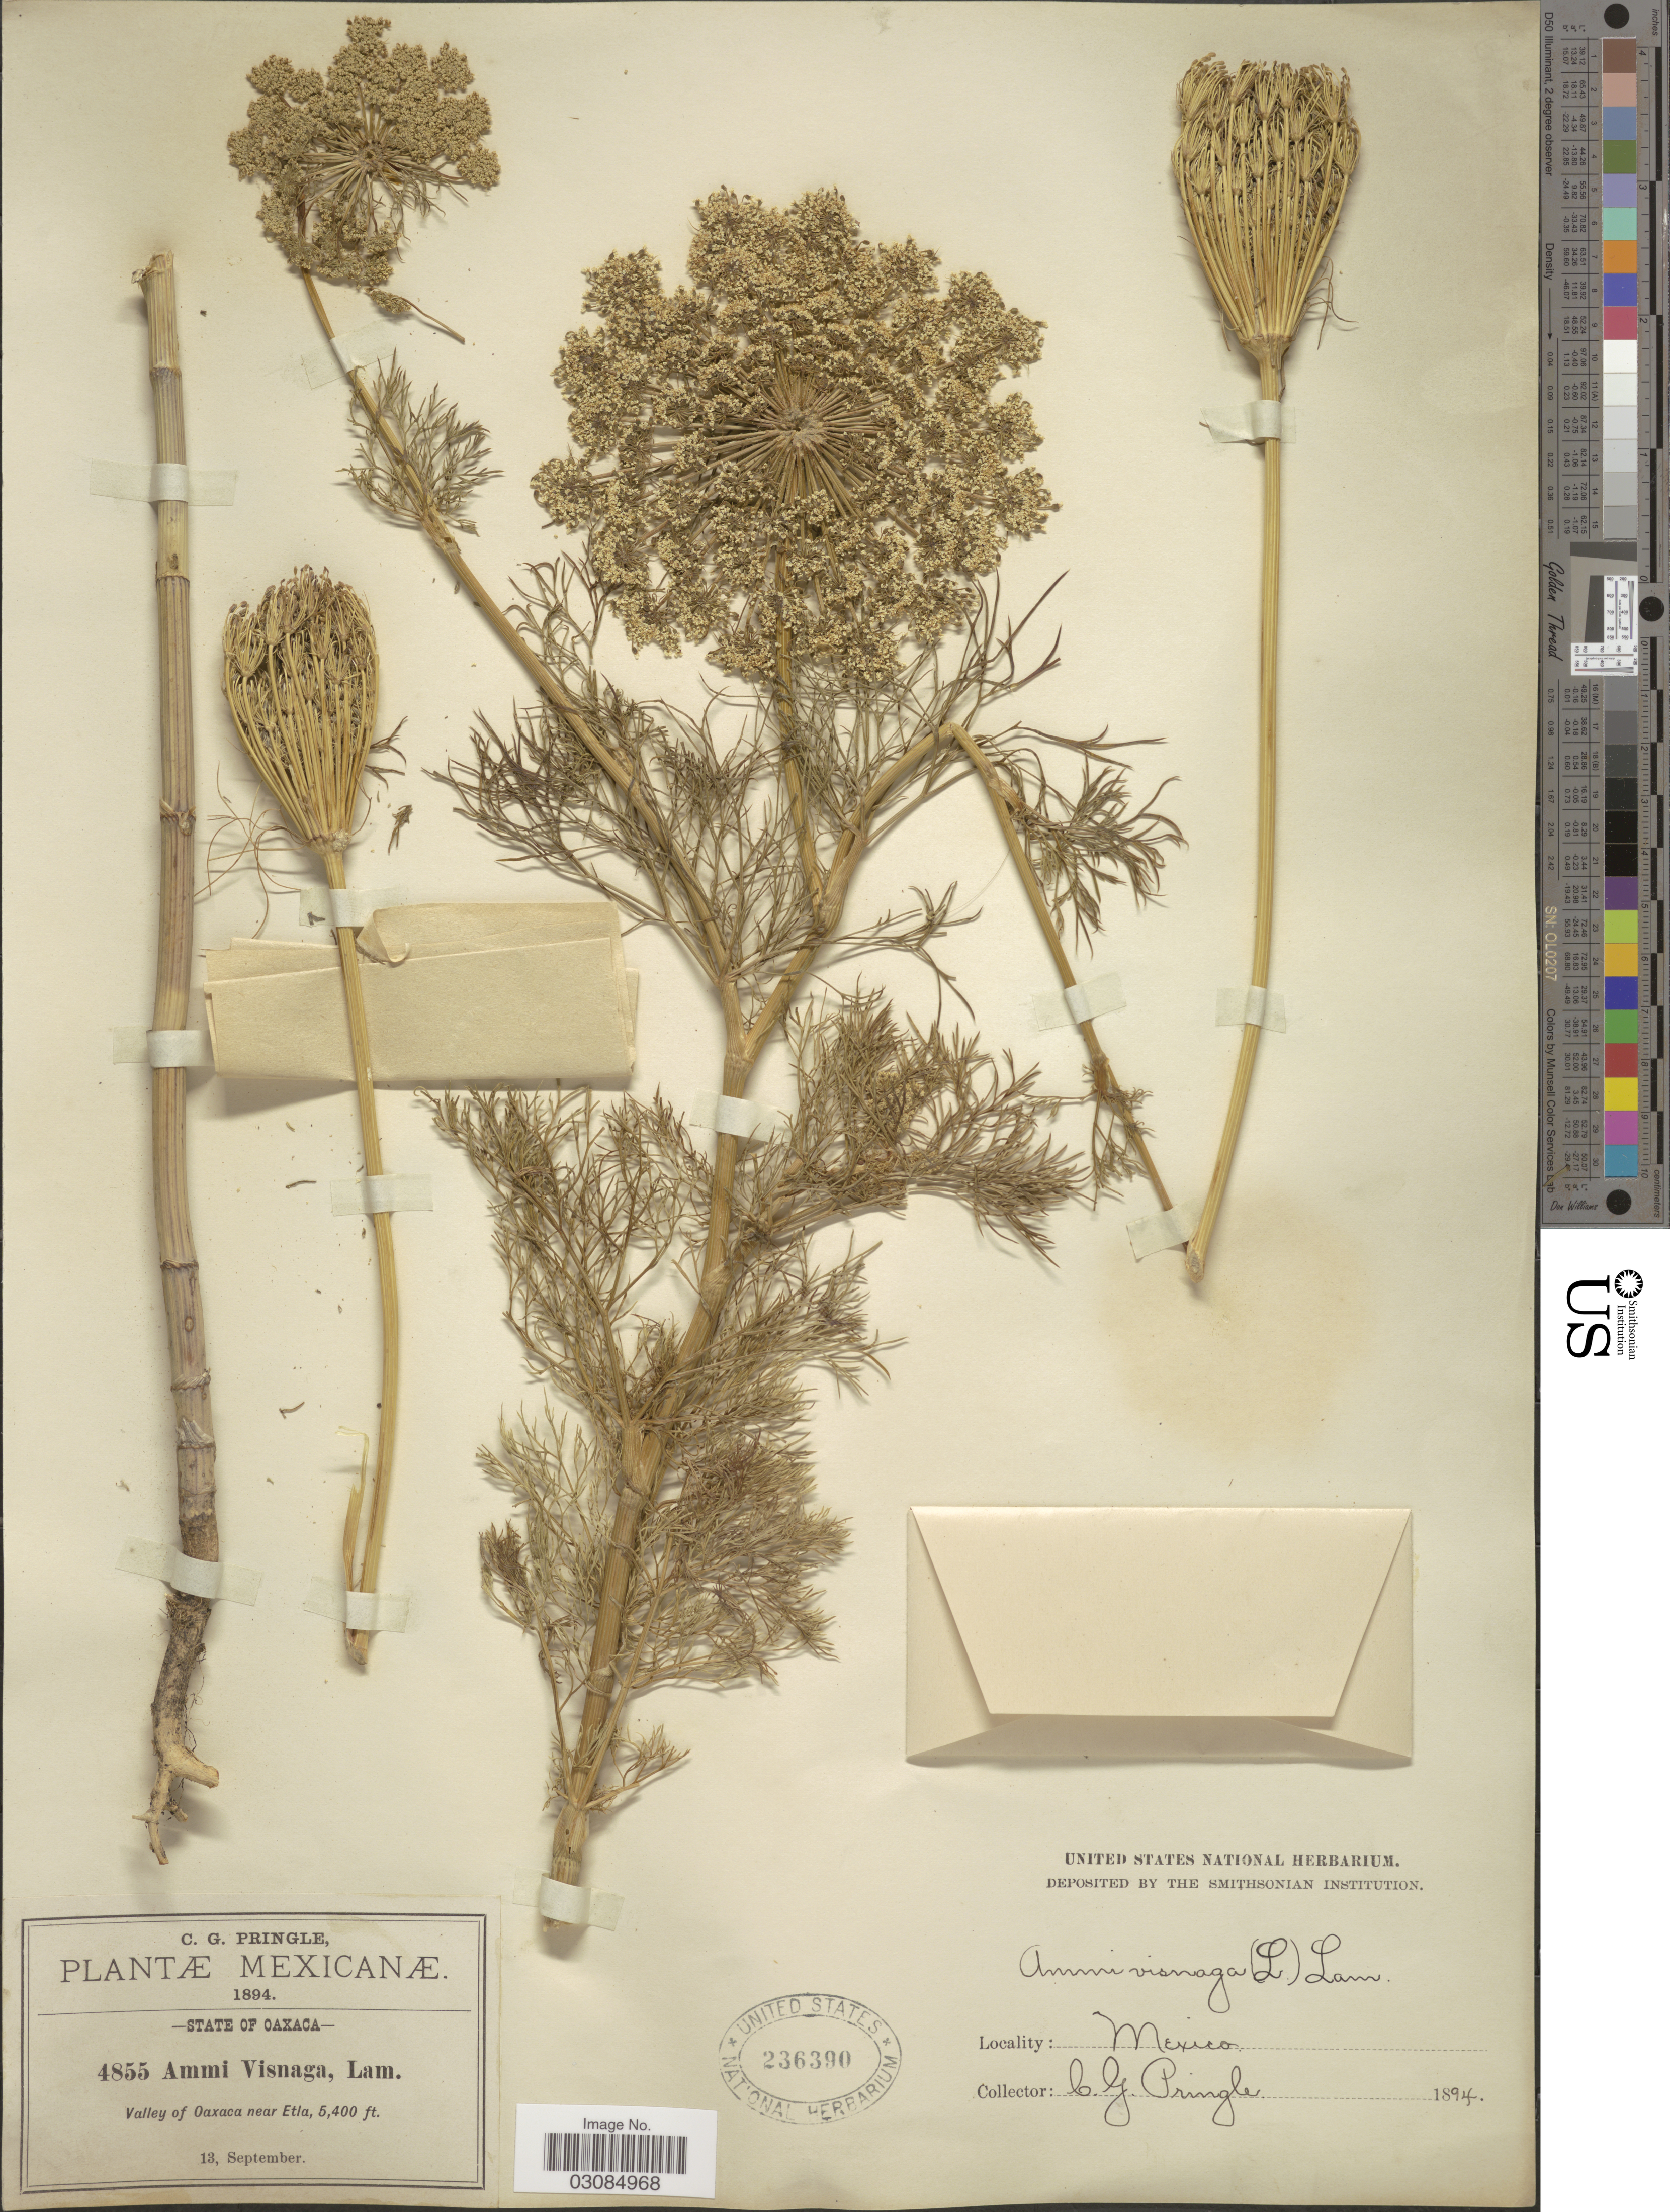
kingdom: Plantae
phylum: Tracheophyta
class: Magnoliopsida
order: Apiales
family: Apiaceae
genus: Ammi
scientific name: Ammi visnaga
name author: (L.) Lam.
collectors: C. G. Pringle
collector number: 4855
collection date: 1894-09-13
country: Mexico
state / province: Oaxaca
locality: Valley of Oaxaca near Etla.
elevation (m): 1646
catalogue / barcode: US 236390